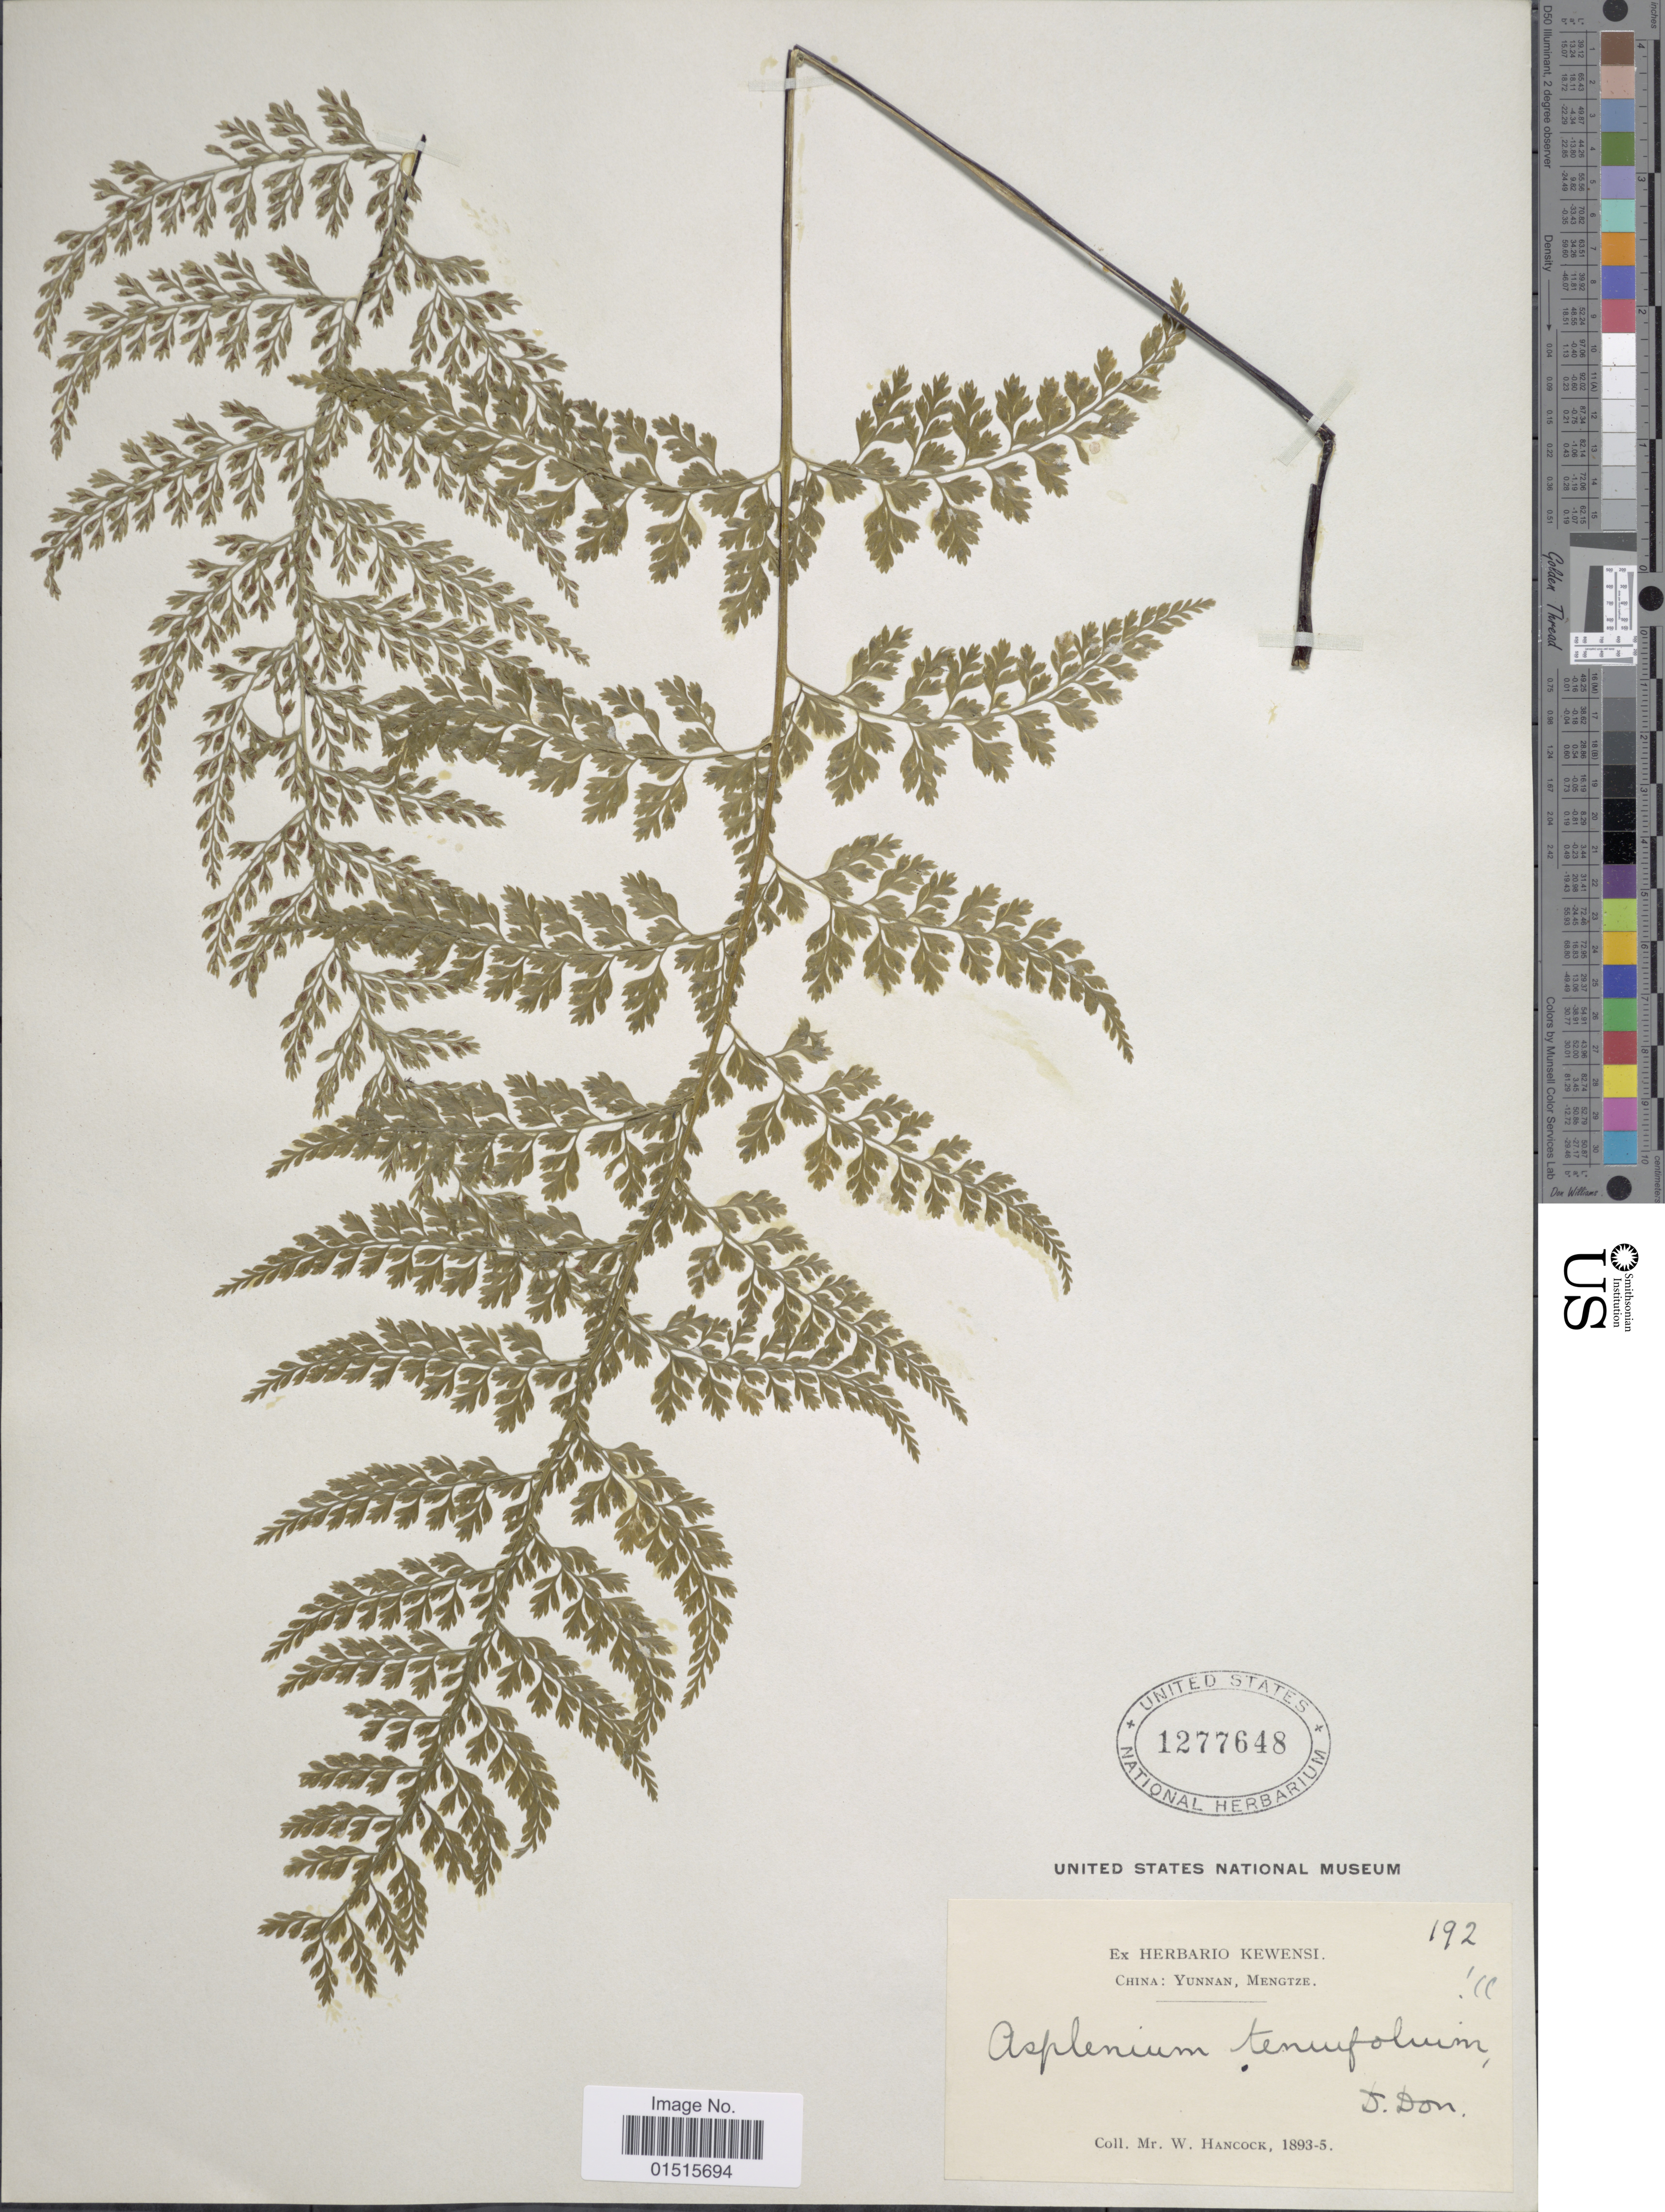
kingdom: Plantae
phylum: Tracheophyta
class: Polypodiopsida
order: Polypodiales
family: Aspleniaceae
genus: Asplenium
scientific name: Asplenium tenuifolium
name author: D. Don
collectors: W. Hancock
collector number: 192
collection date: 1893/1895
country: China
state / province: Yunnan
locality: Mengtze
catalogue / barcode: US 1277648